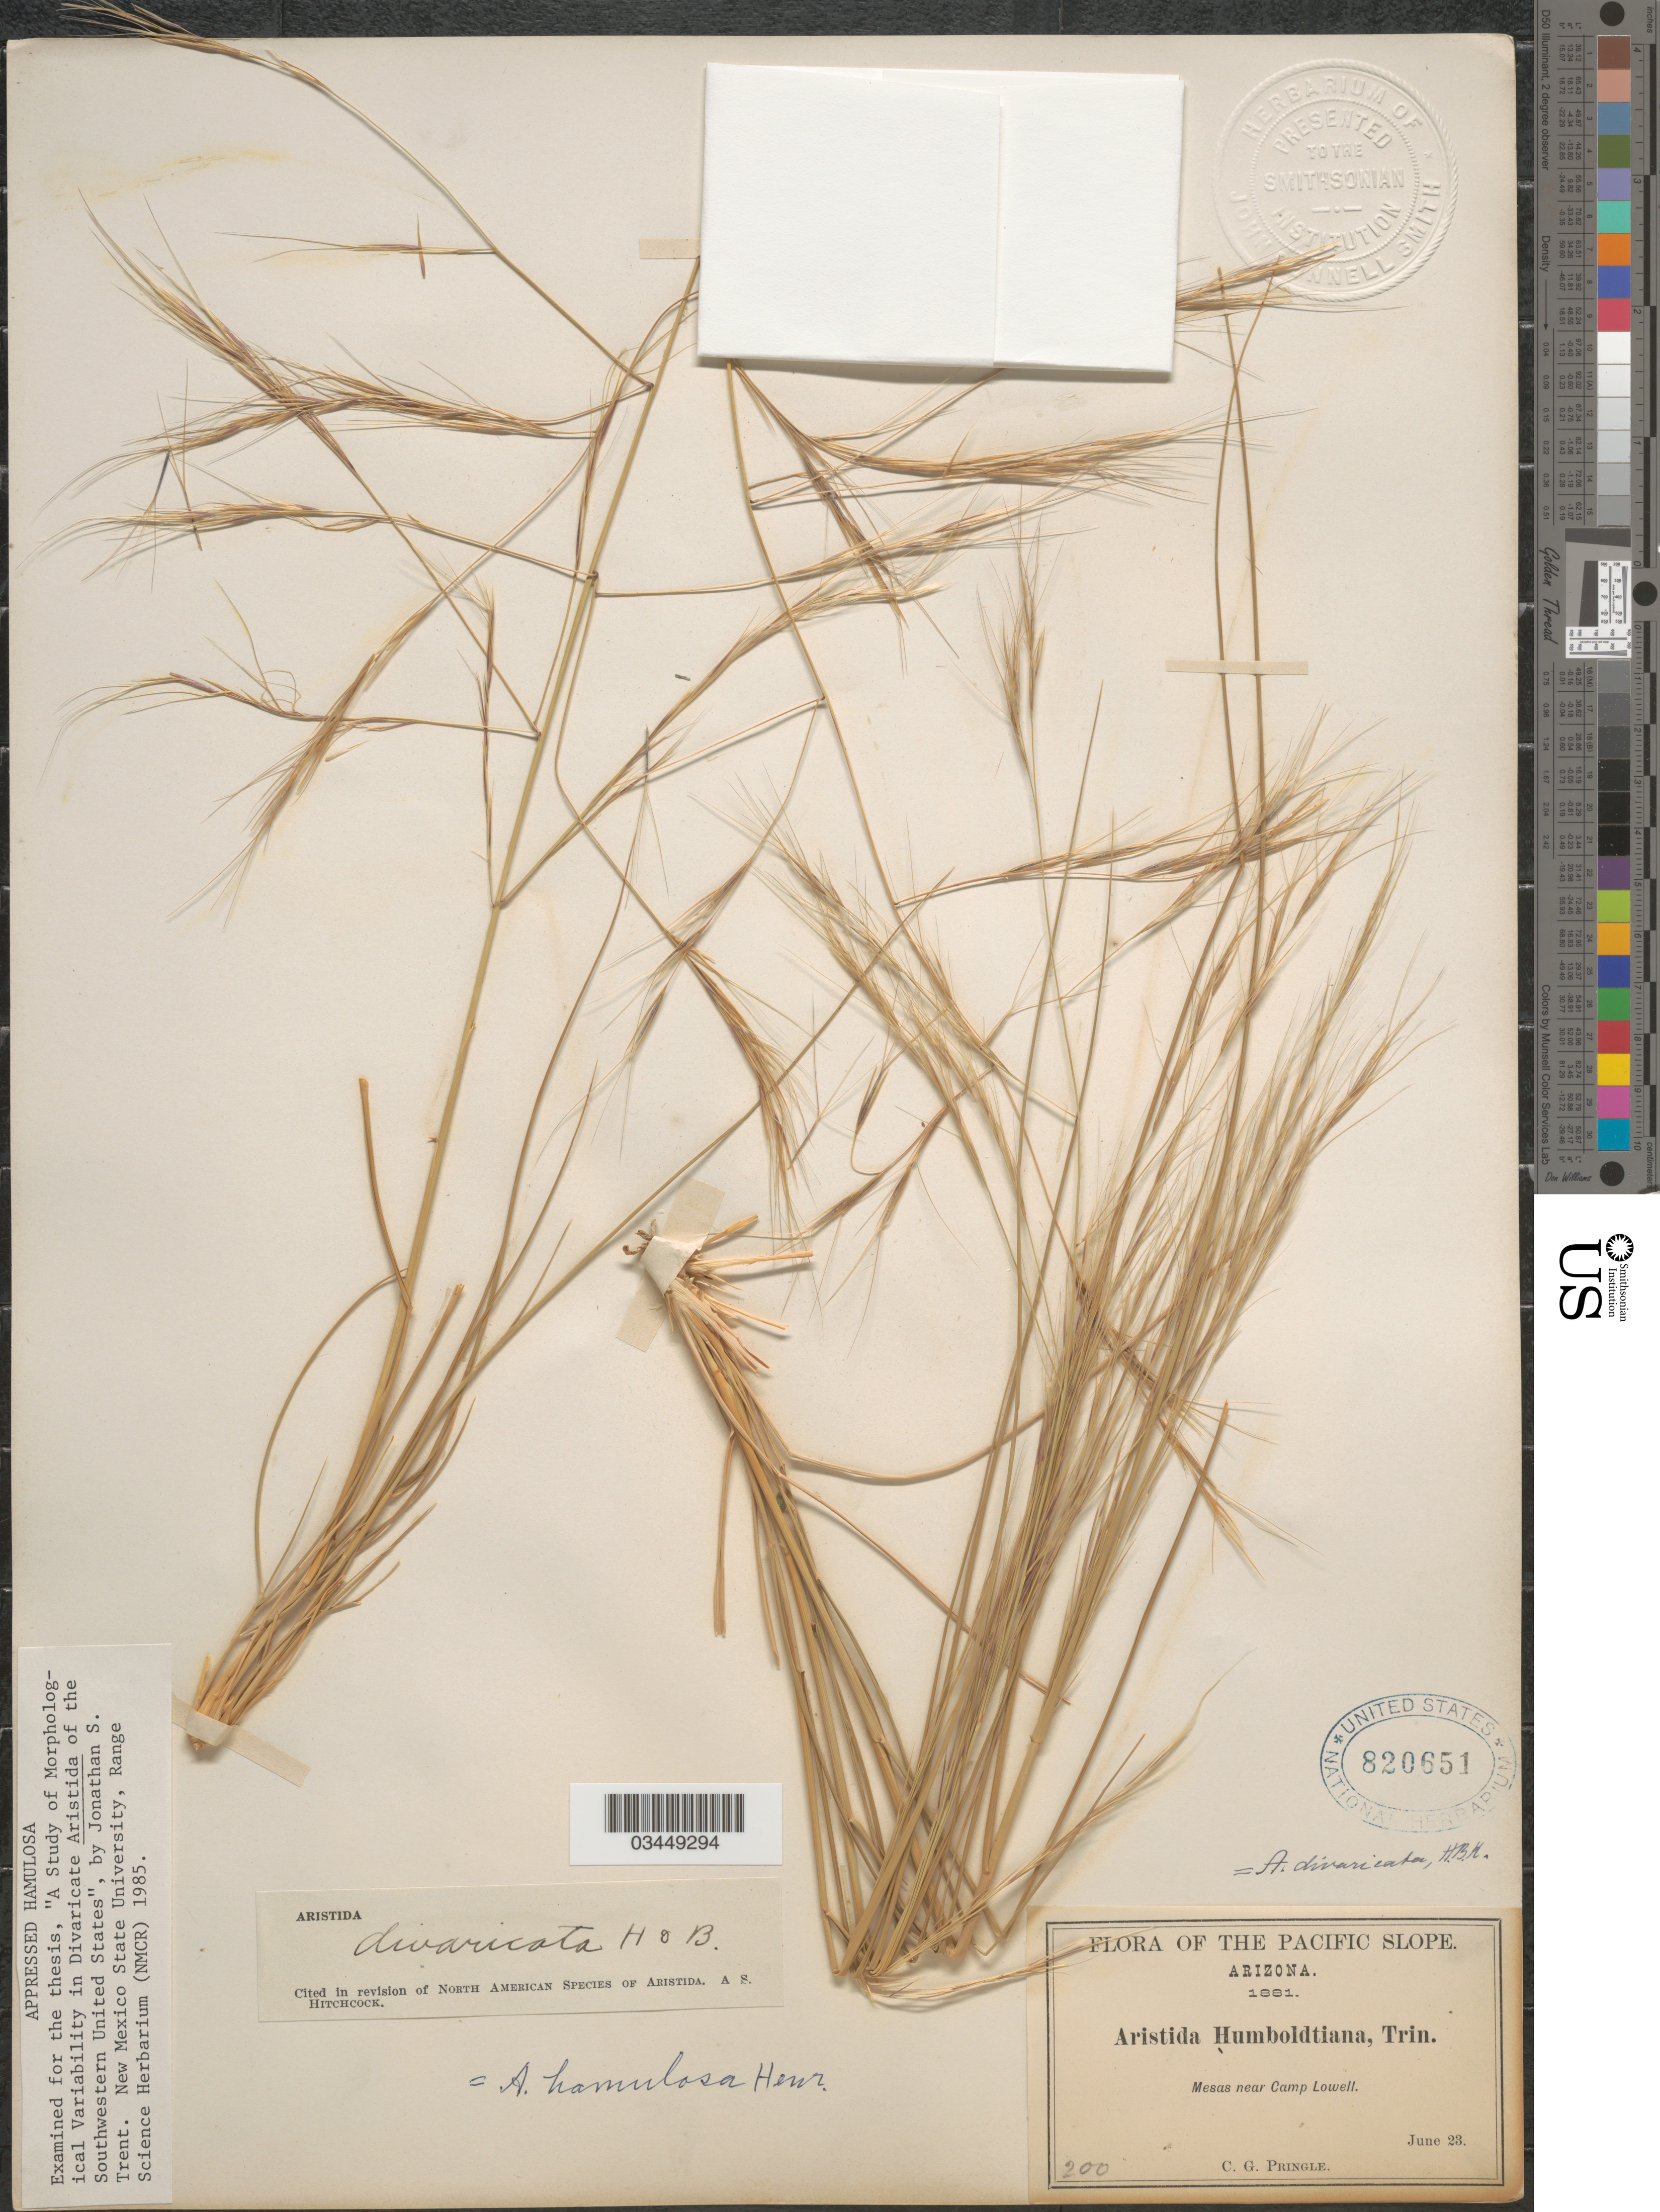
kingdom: Plantae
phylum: Tracheophyta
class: Liliopsida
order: Poales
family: Poaceae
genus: Aristida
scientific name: Aristida hamulosa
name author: Henr.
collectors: C. G. Pringle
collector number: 200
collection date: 1881-06-23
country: United States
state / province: Arizona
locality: Mesas near Camp Lowell.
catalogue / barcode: US 820651